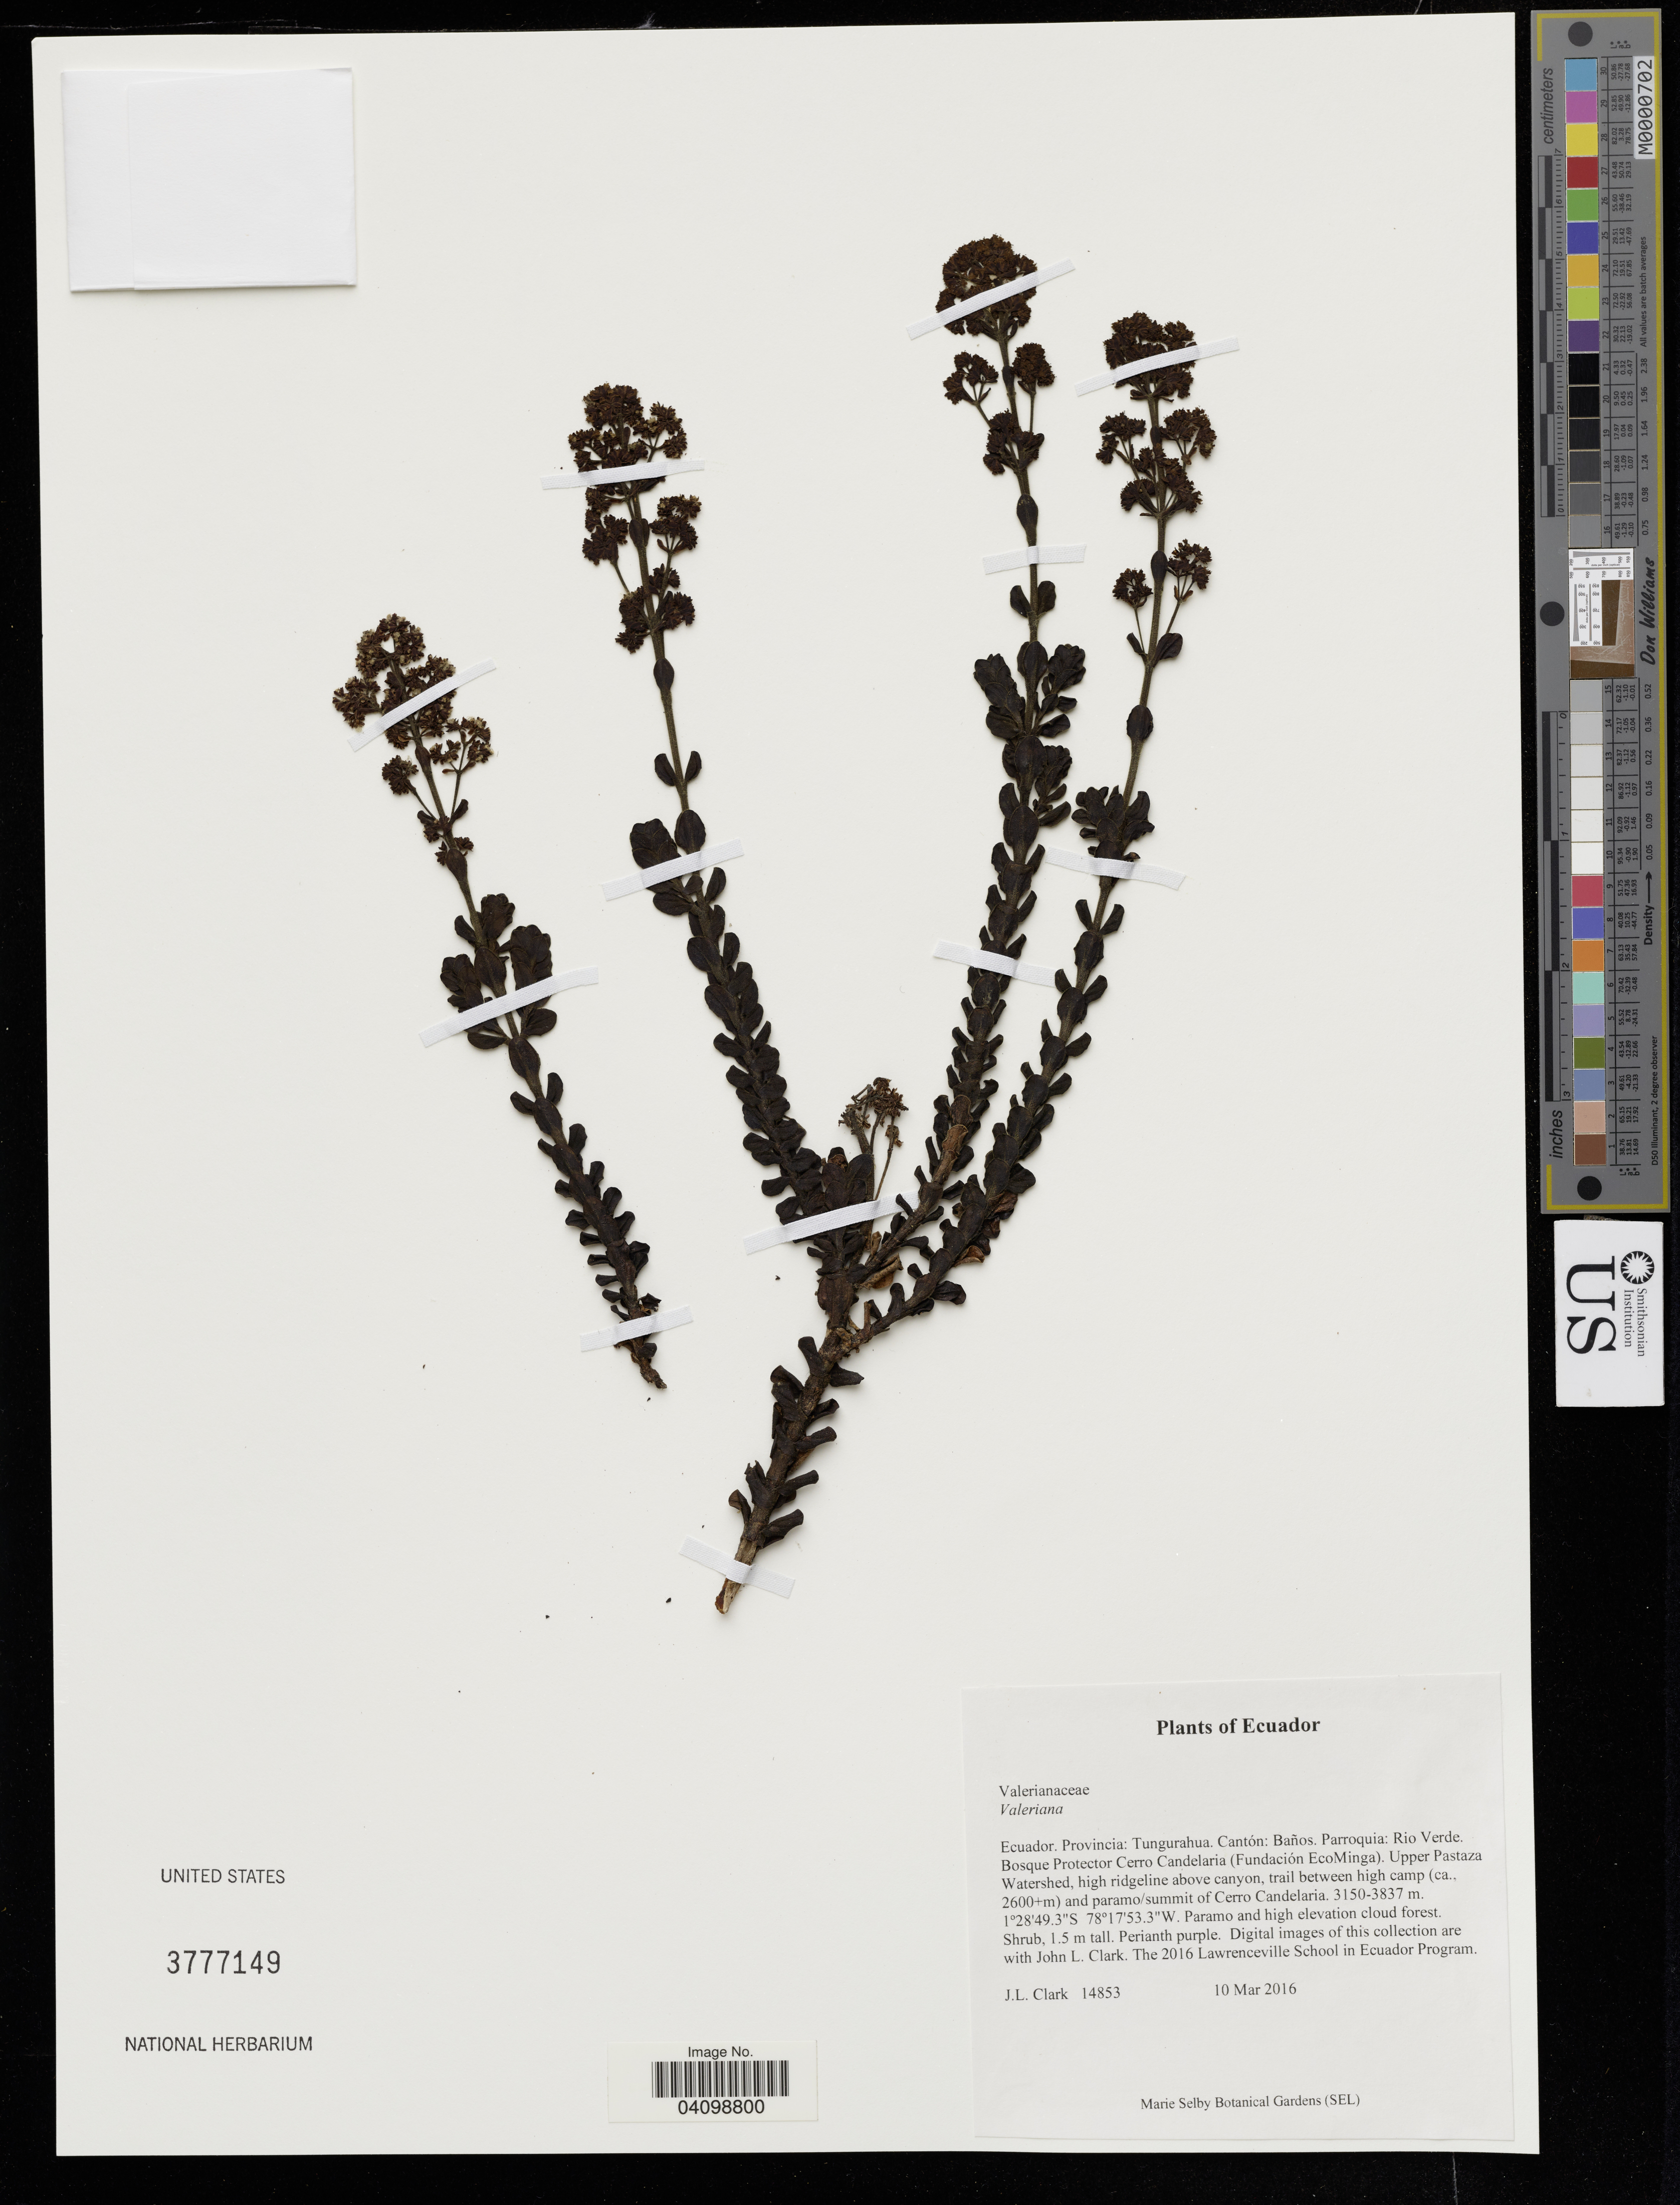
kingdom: Plantae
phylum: Tracheophyta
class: Magnoliopsida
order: Dipsacales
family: Caprifoliaceae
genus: Valeriana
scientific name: Valeriana sp.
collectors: J. Clark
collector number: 14853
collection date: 2016-03-10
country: Ecuador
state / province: Tungurahua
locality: Cantón: Baños. Parroquia: Rio Verde. Bosque Protector Cerro Candelaria (Fundación EcoMinga). Upper Pastaza Watershed, high ridgeline above canyon, trail between high camp (ca., 2600+m) and paramo/summit of Cerro Candelaria.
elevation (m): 3150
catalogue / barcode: US 3777149